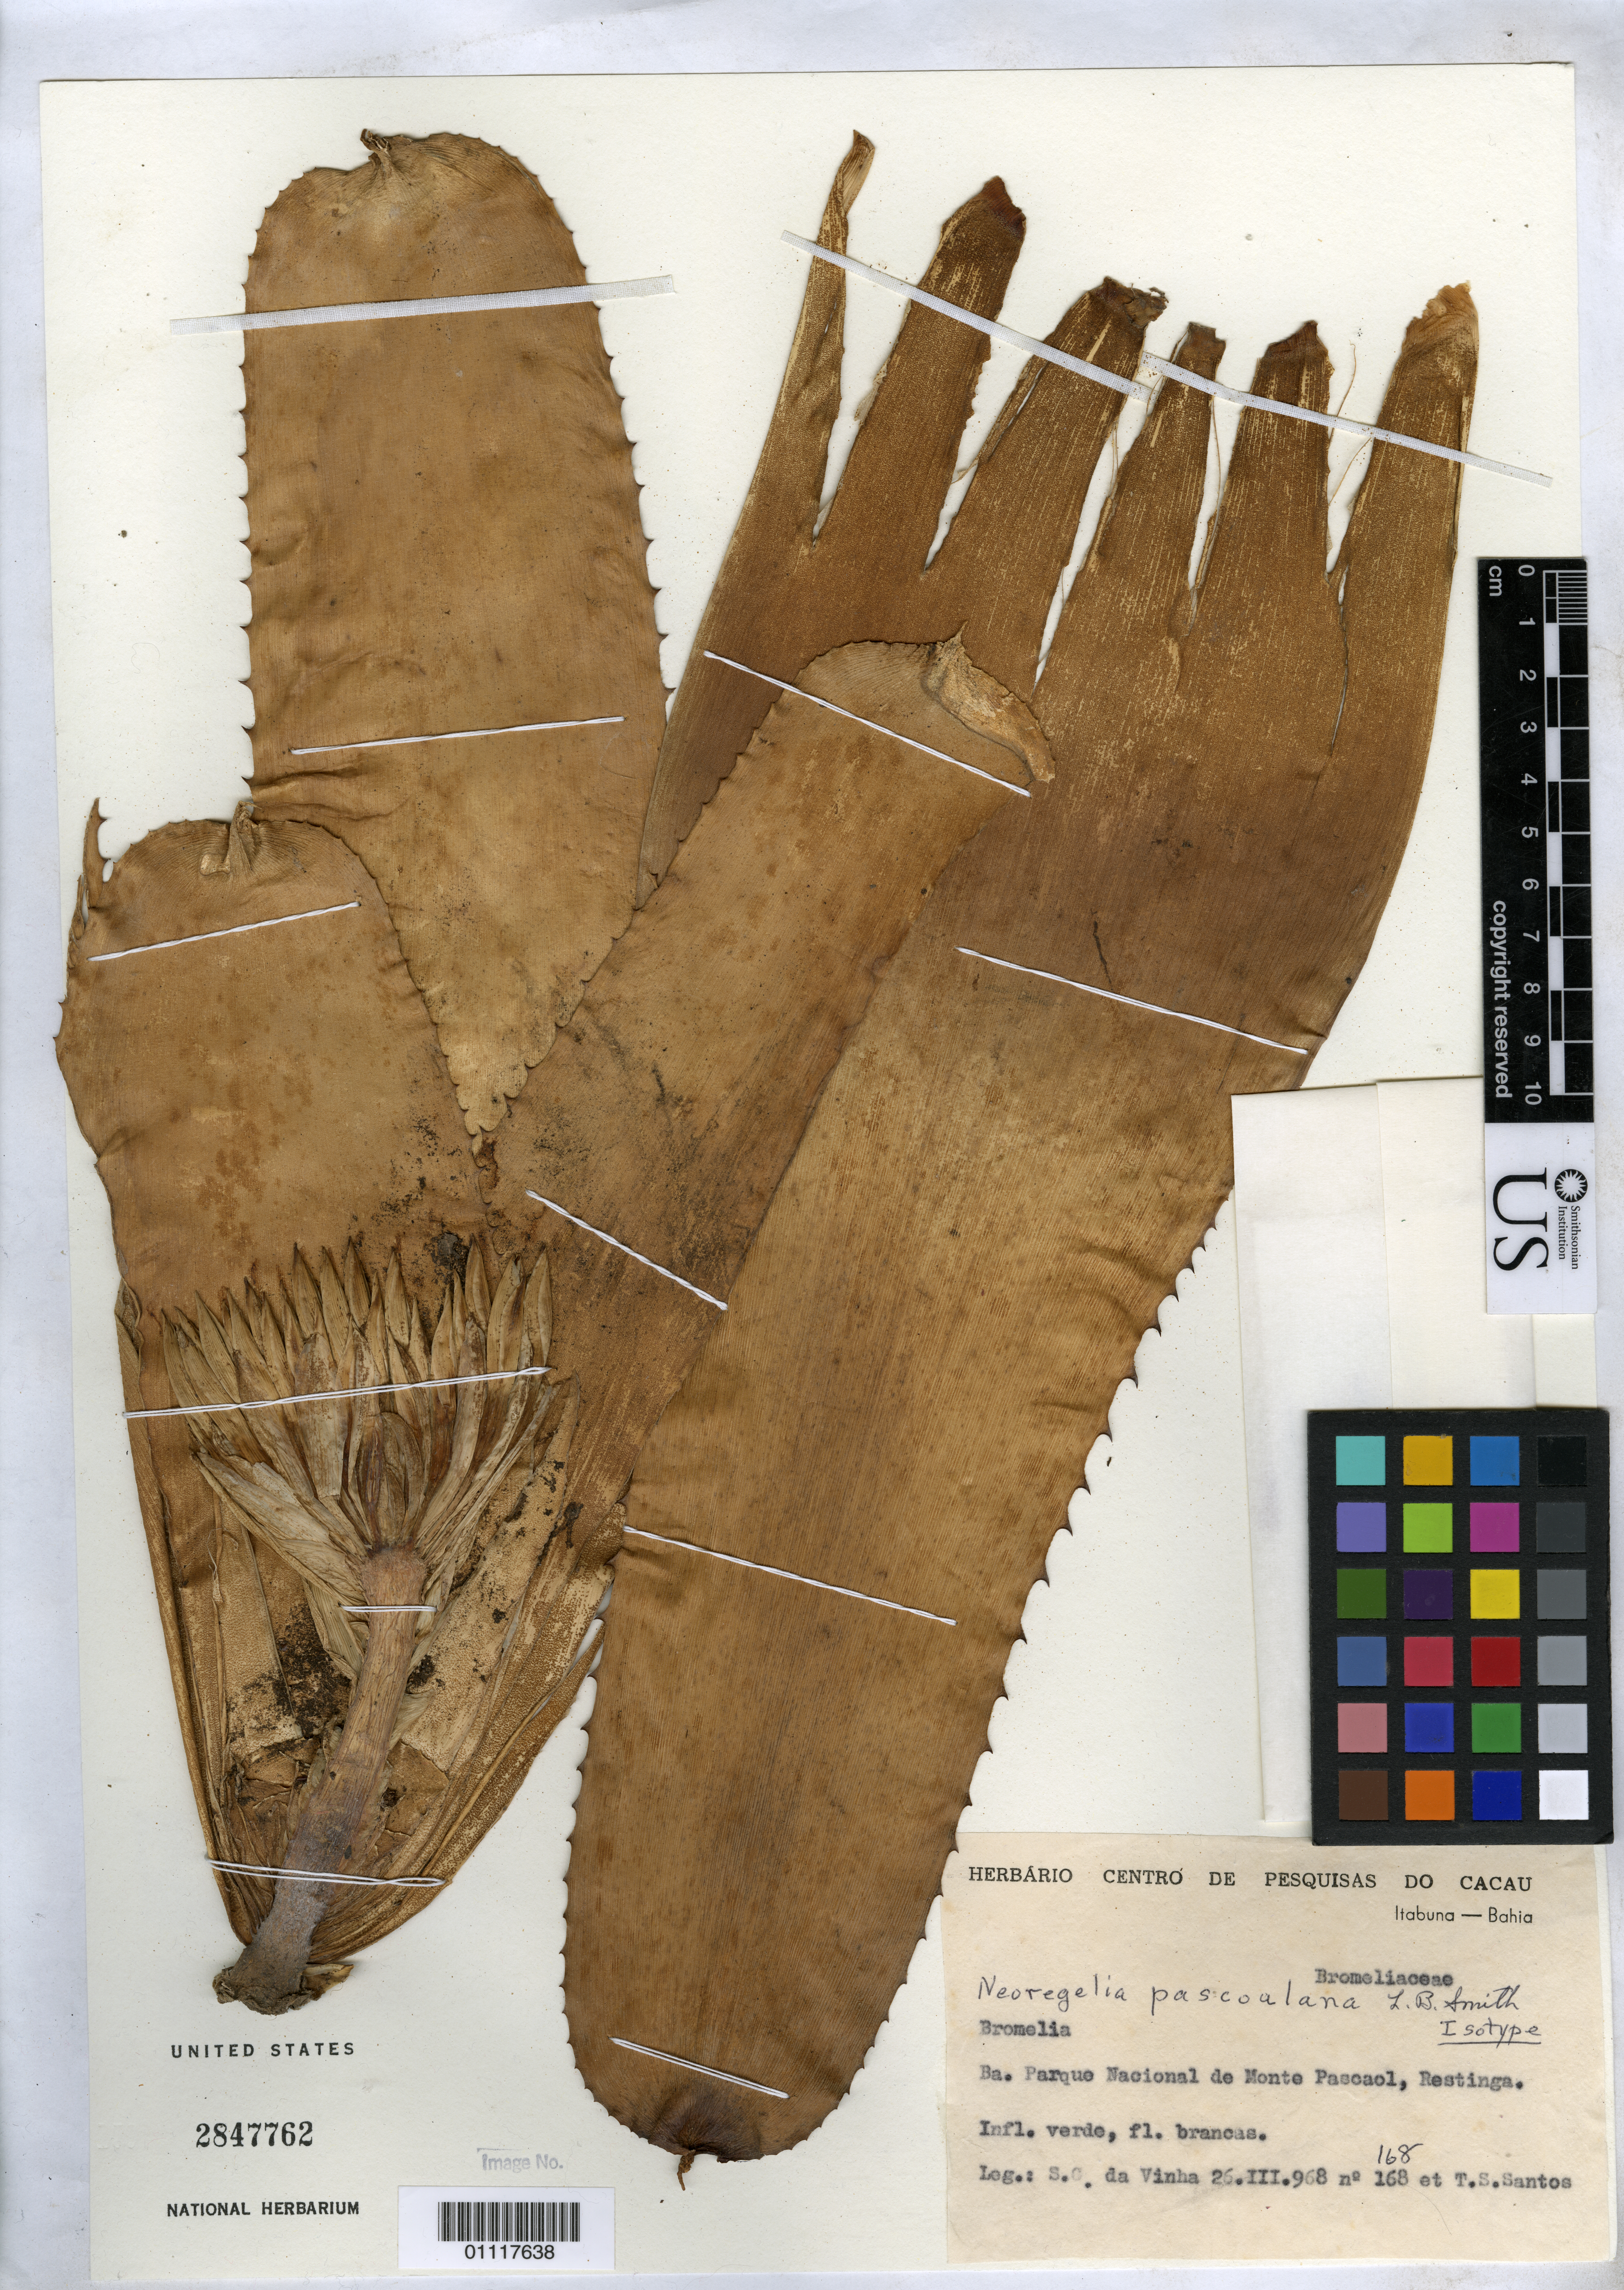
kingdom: Plantae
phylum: Tracheophyta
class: Liliopsida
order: Poales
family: Bromeliaceae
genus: Neoregelia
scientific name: Neoregelia pascoaliana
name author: L.B. Sm.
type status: Isotype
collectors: S. G. Vinha & T. S. Santos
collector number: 168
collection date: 1968-03-26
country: Brazil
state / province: Bahia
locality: Parque National de Monte Pascaol, Restinga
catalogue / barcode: US 2847762